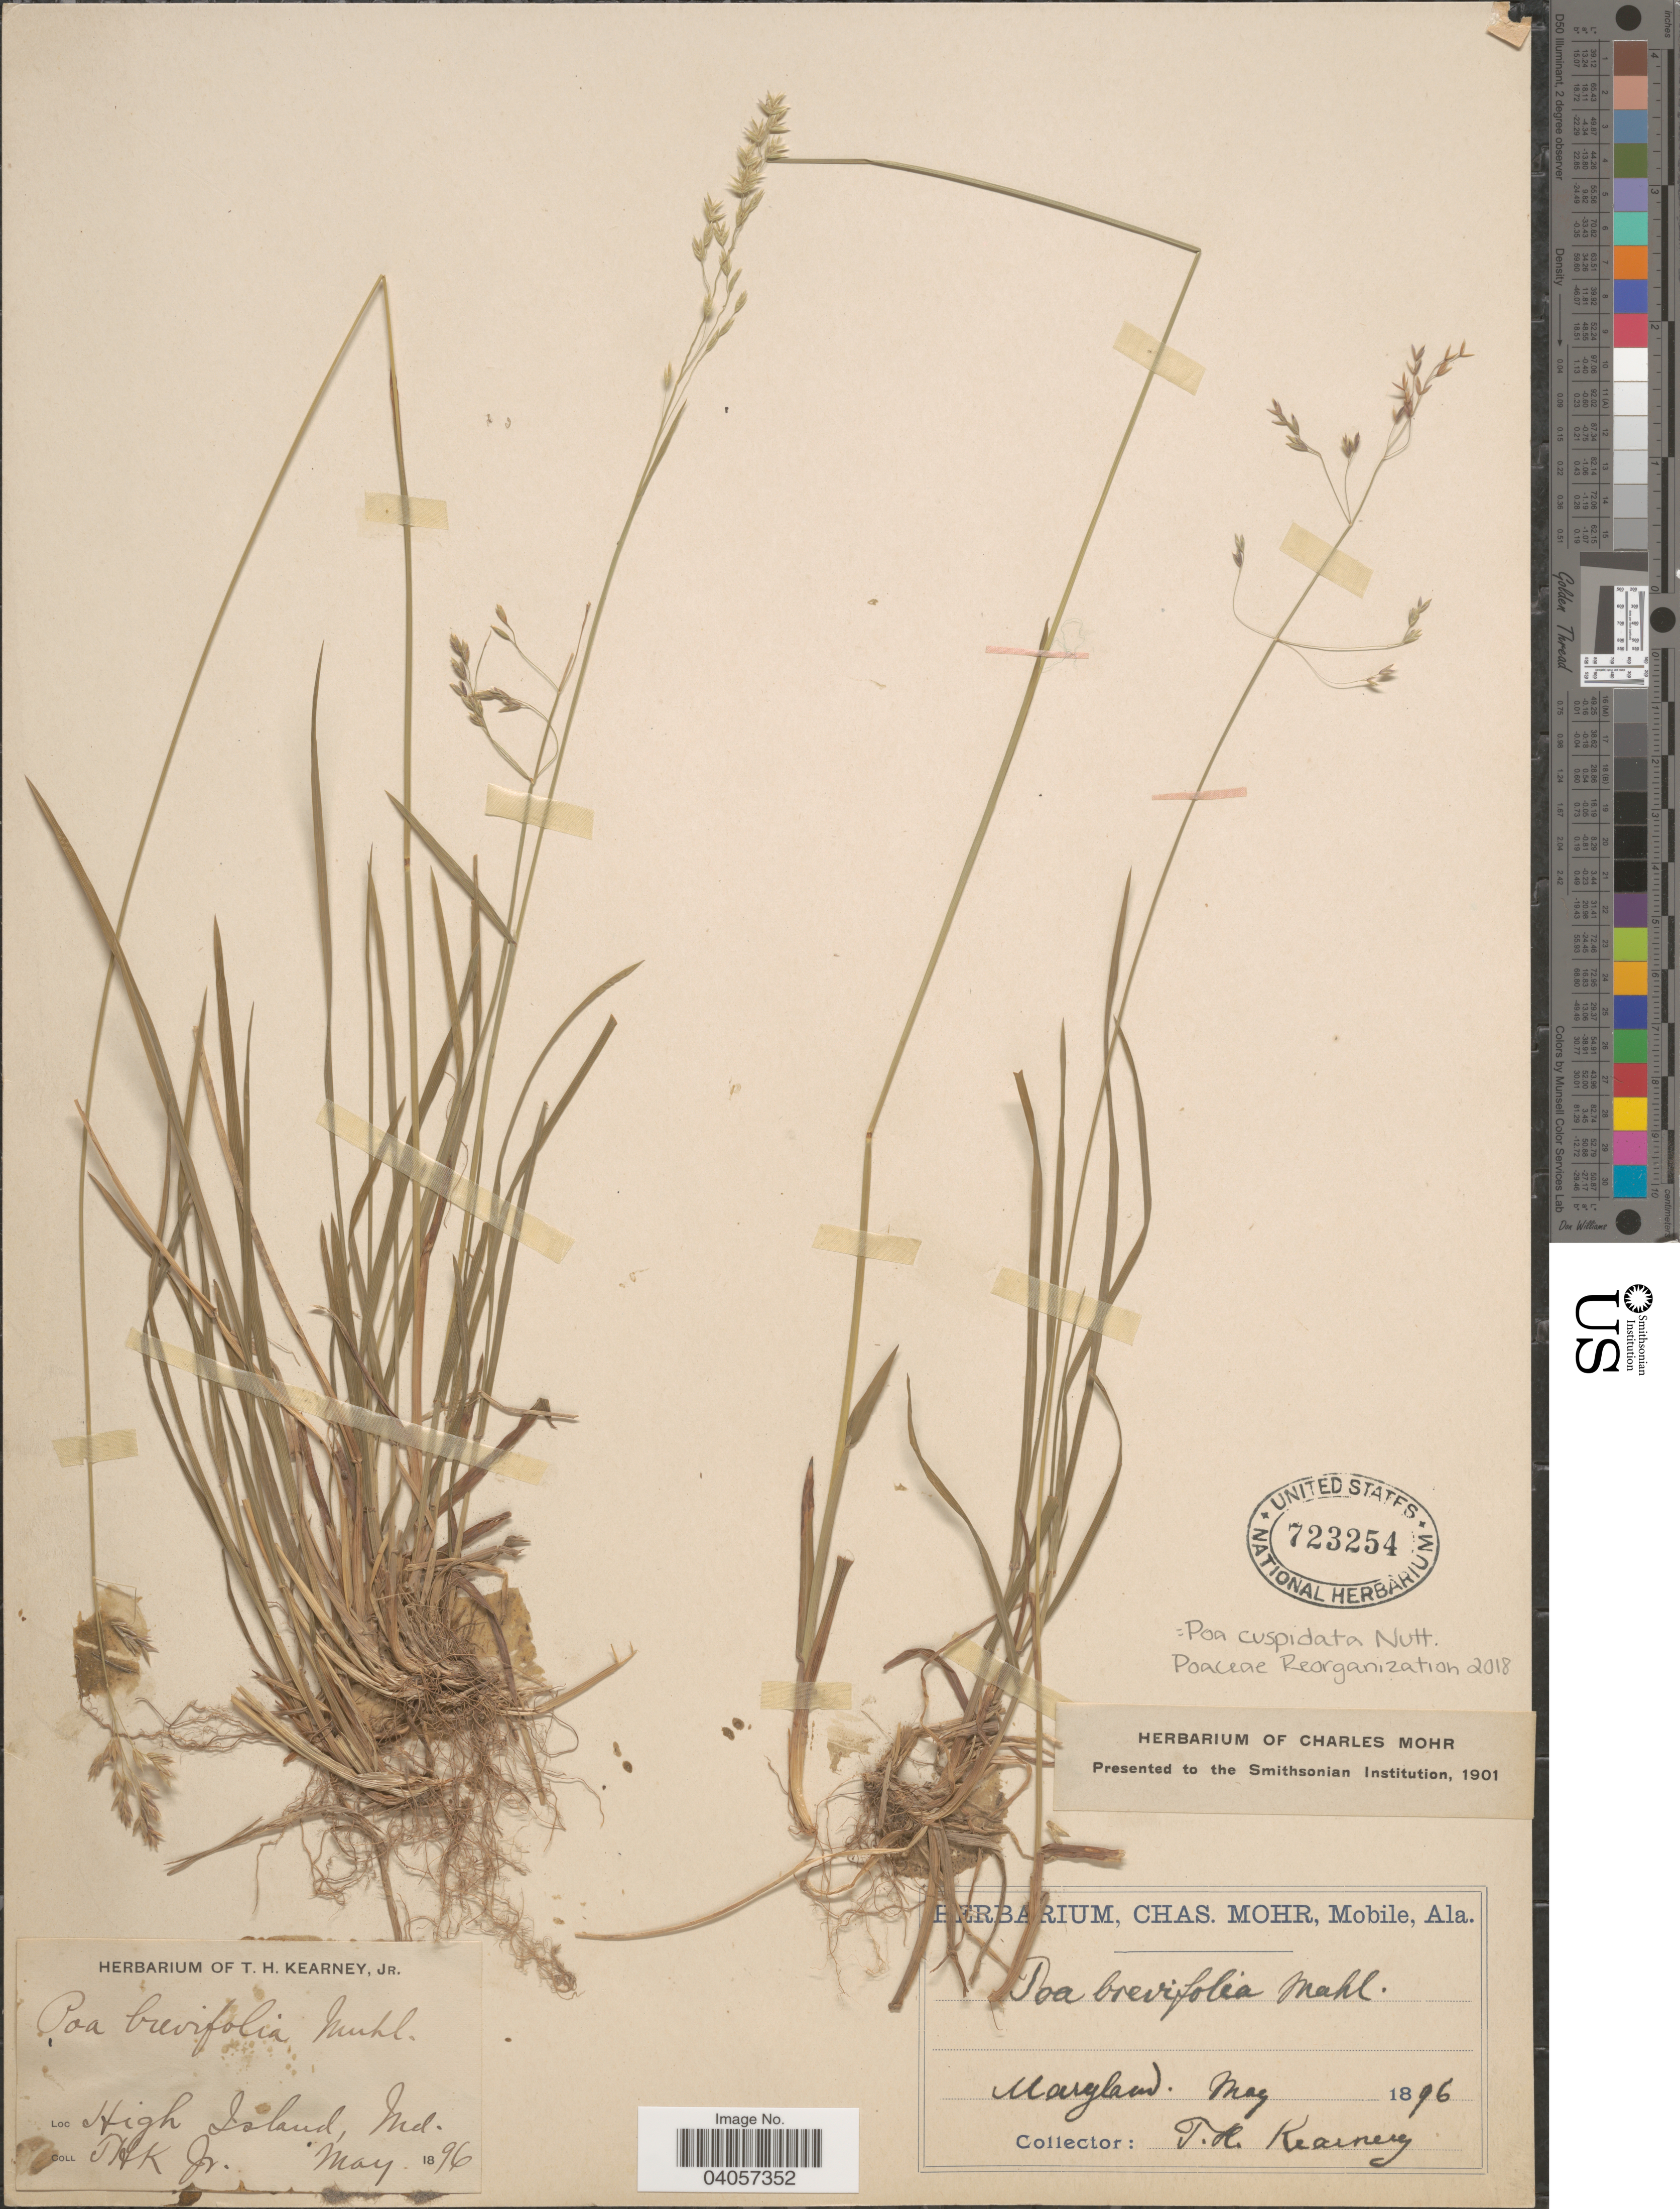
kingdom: Plantae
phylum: Tracheophyta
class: Liliopsida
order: Poales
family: Poaceae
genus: Poa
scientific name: Poa cuspidata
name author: Nutt.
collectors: T. H. Kearney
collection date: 1896-05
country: United States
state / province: Maryland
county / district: Montgomery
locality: High Island.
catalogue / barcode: US 723254